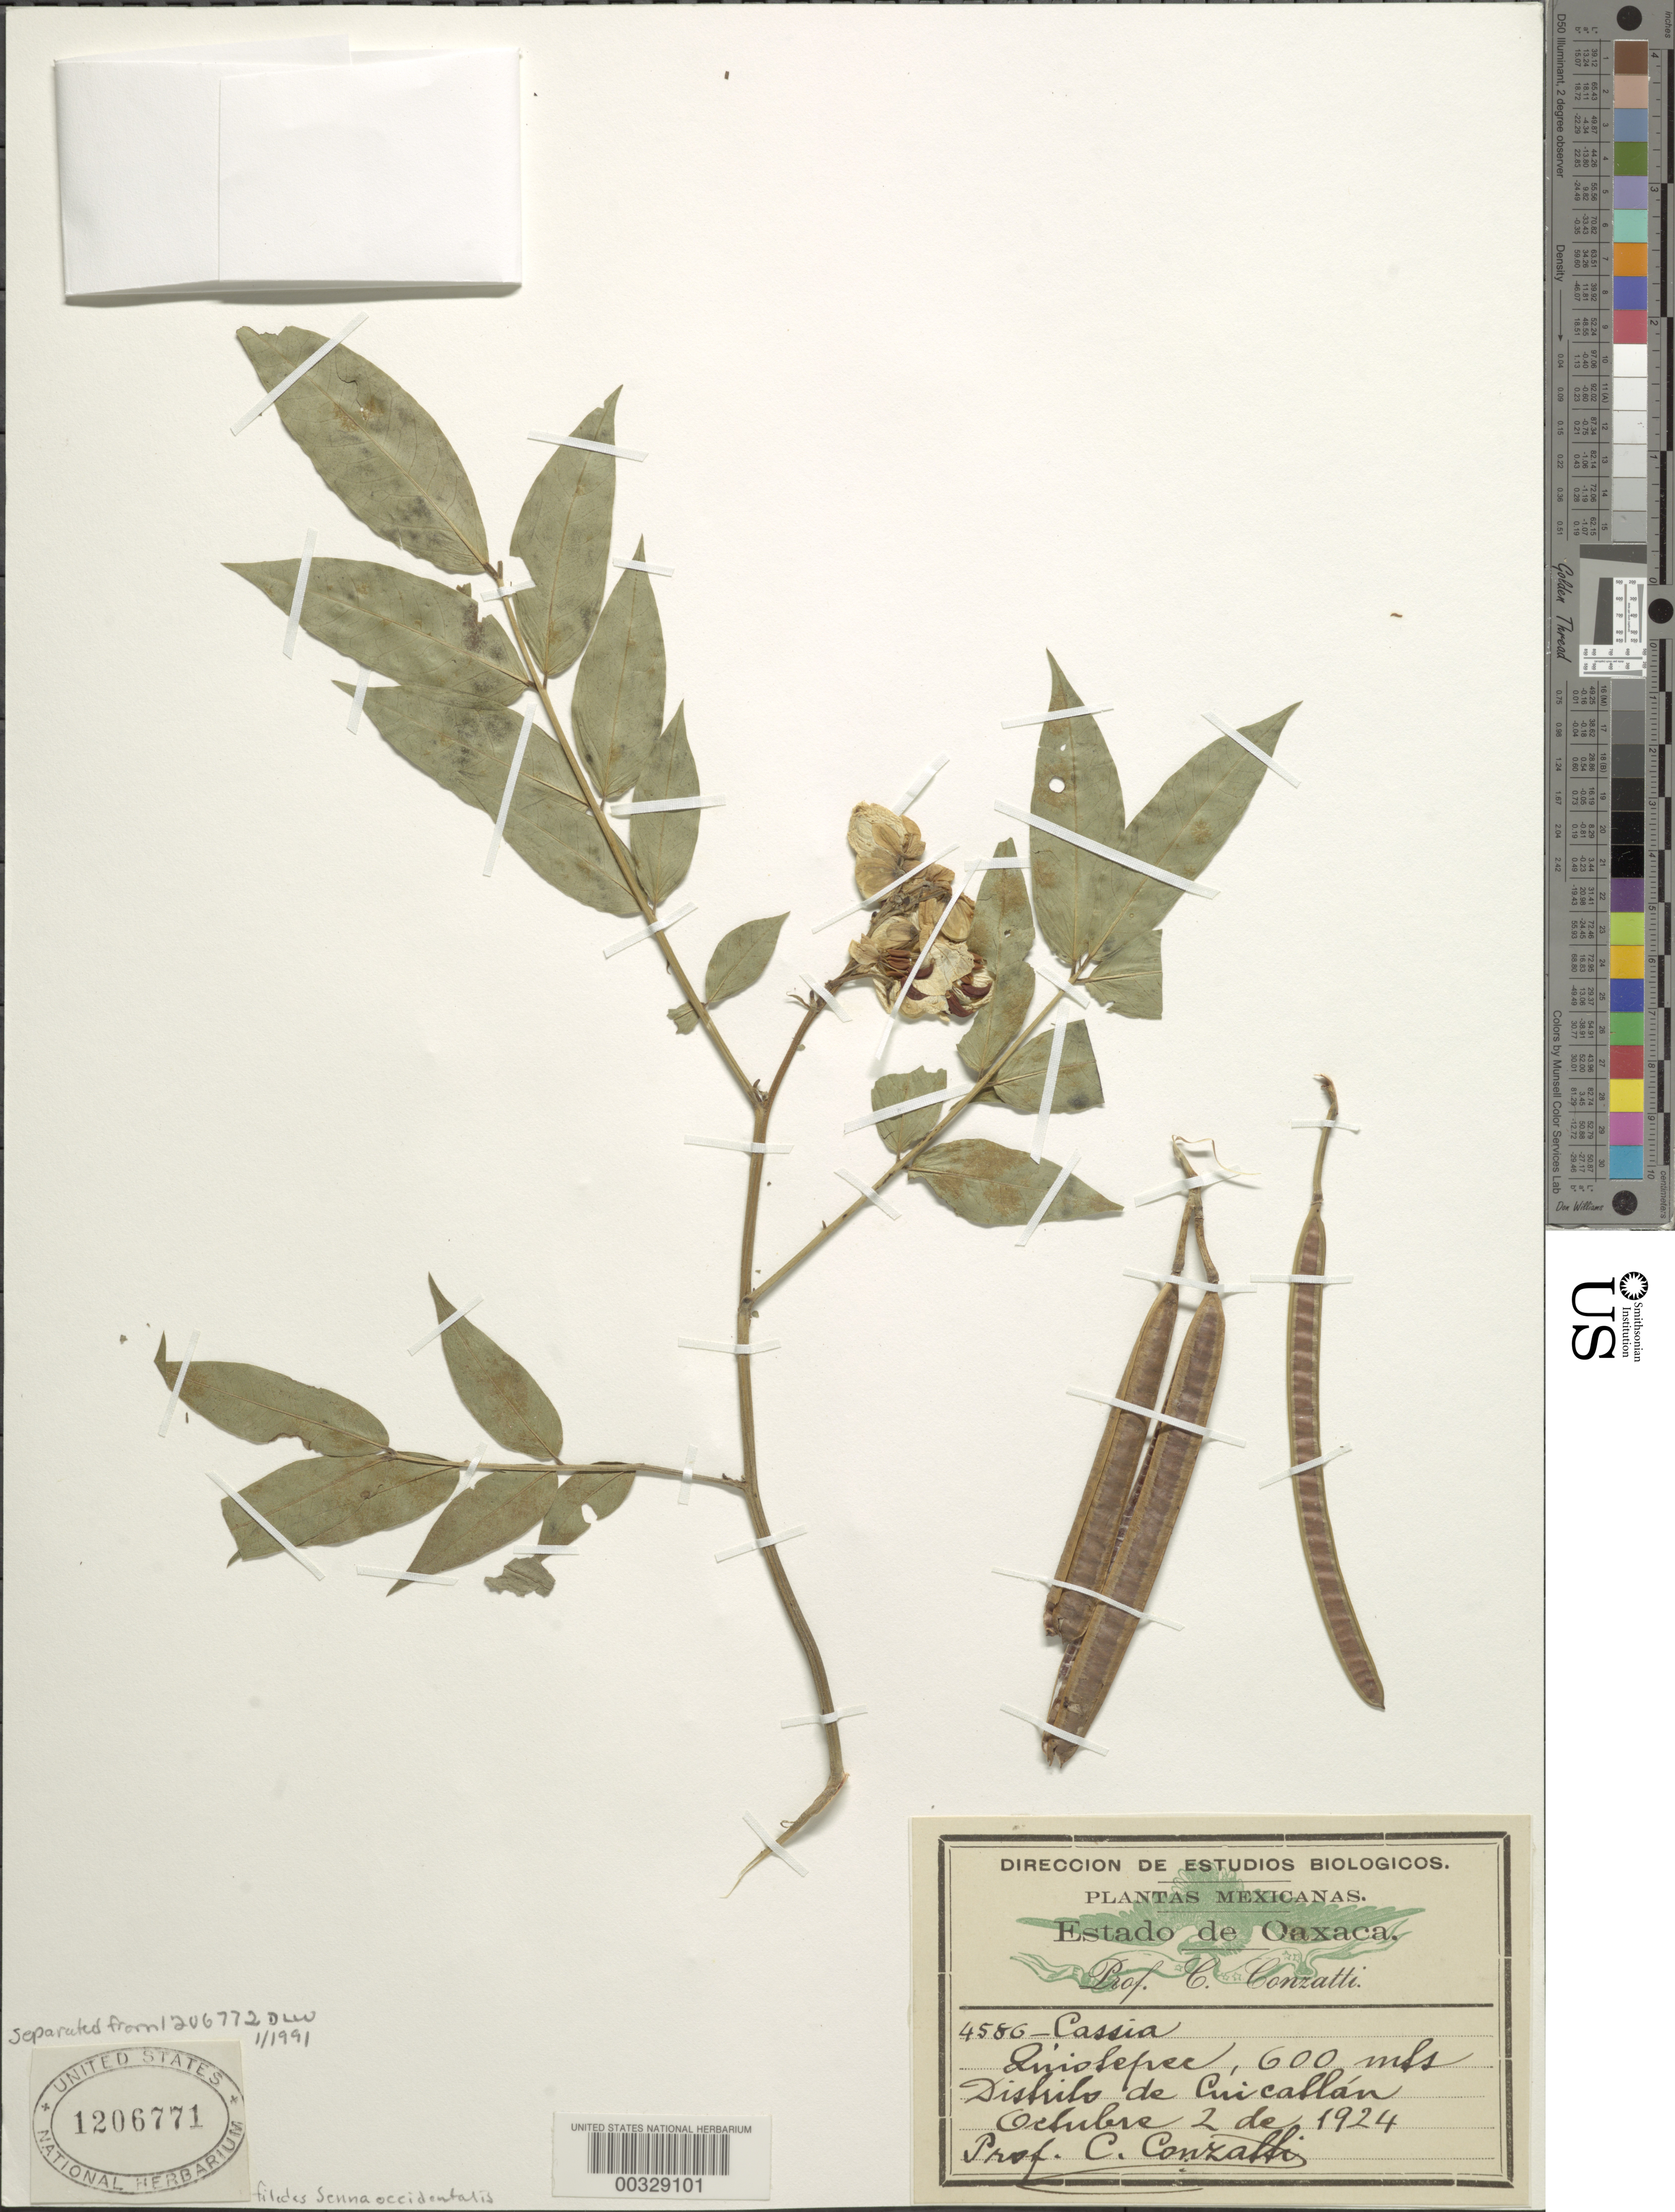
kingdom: Plantae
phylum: Tracheophyta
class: Magnoliopsida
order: Fabales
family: Fabaceae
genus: Senna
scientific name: Senna occidentalis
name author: (L.) Link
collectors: C. Conzatti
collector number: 4586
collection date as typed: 02 Oct 1924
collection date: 1924-10-02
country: Mexico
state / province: Oaxaca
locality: Cuicatlán Mun. (?), Quiotepec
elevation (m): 600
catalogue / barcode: US 1206771